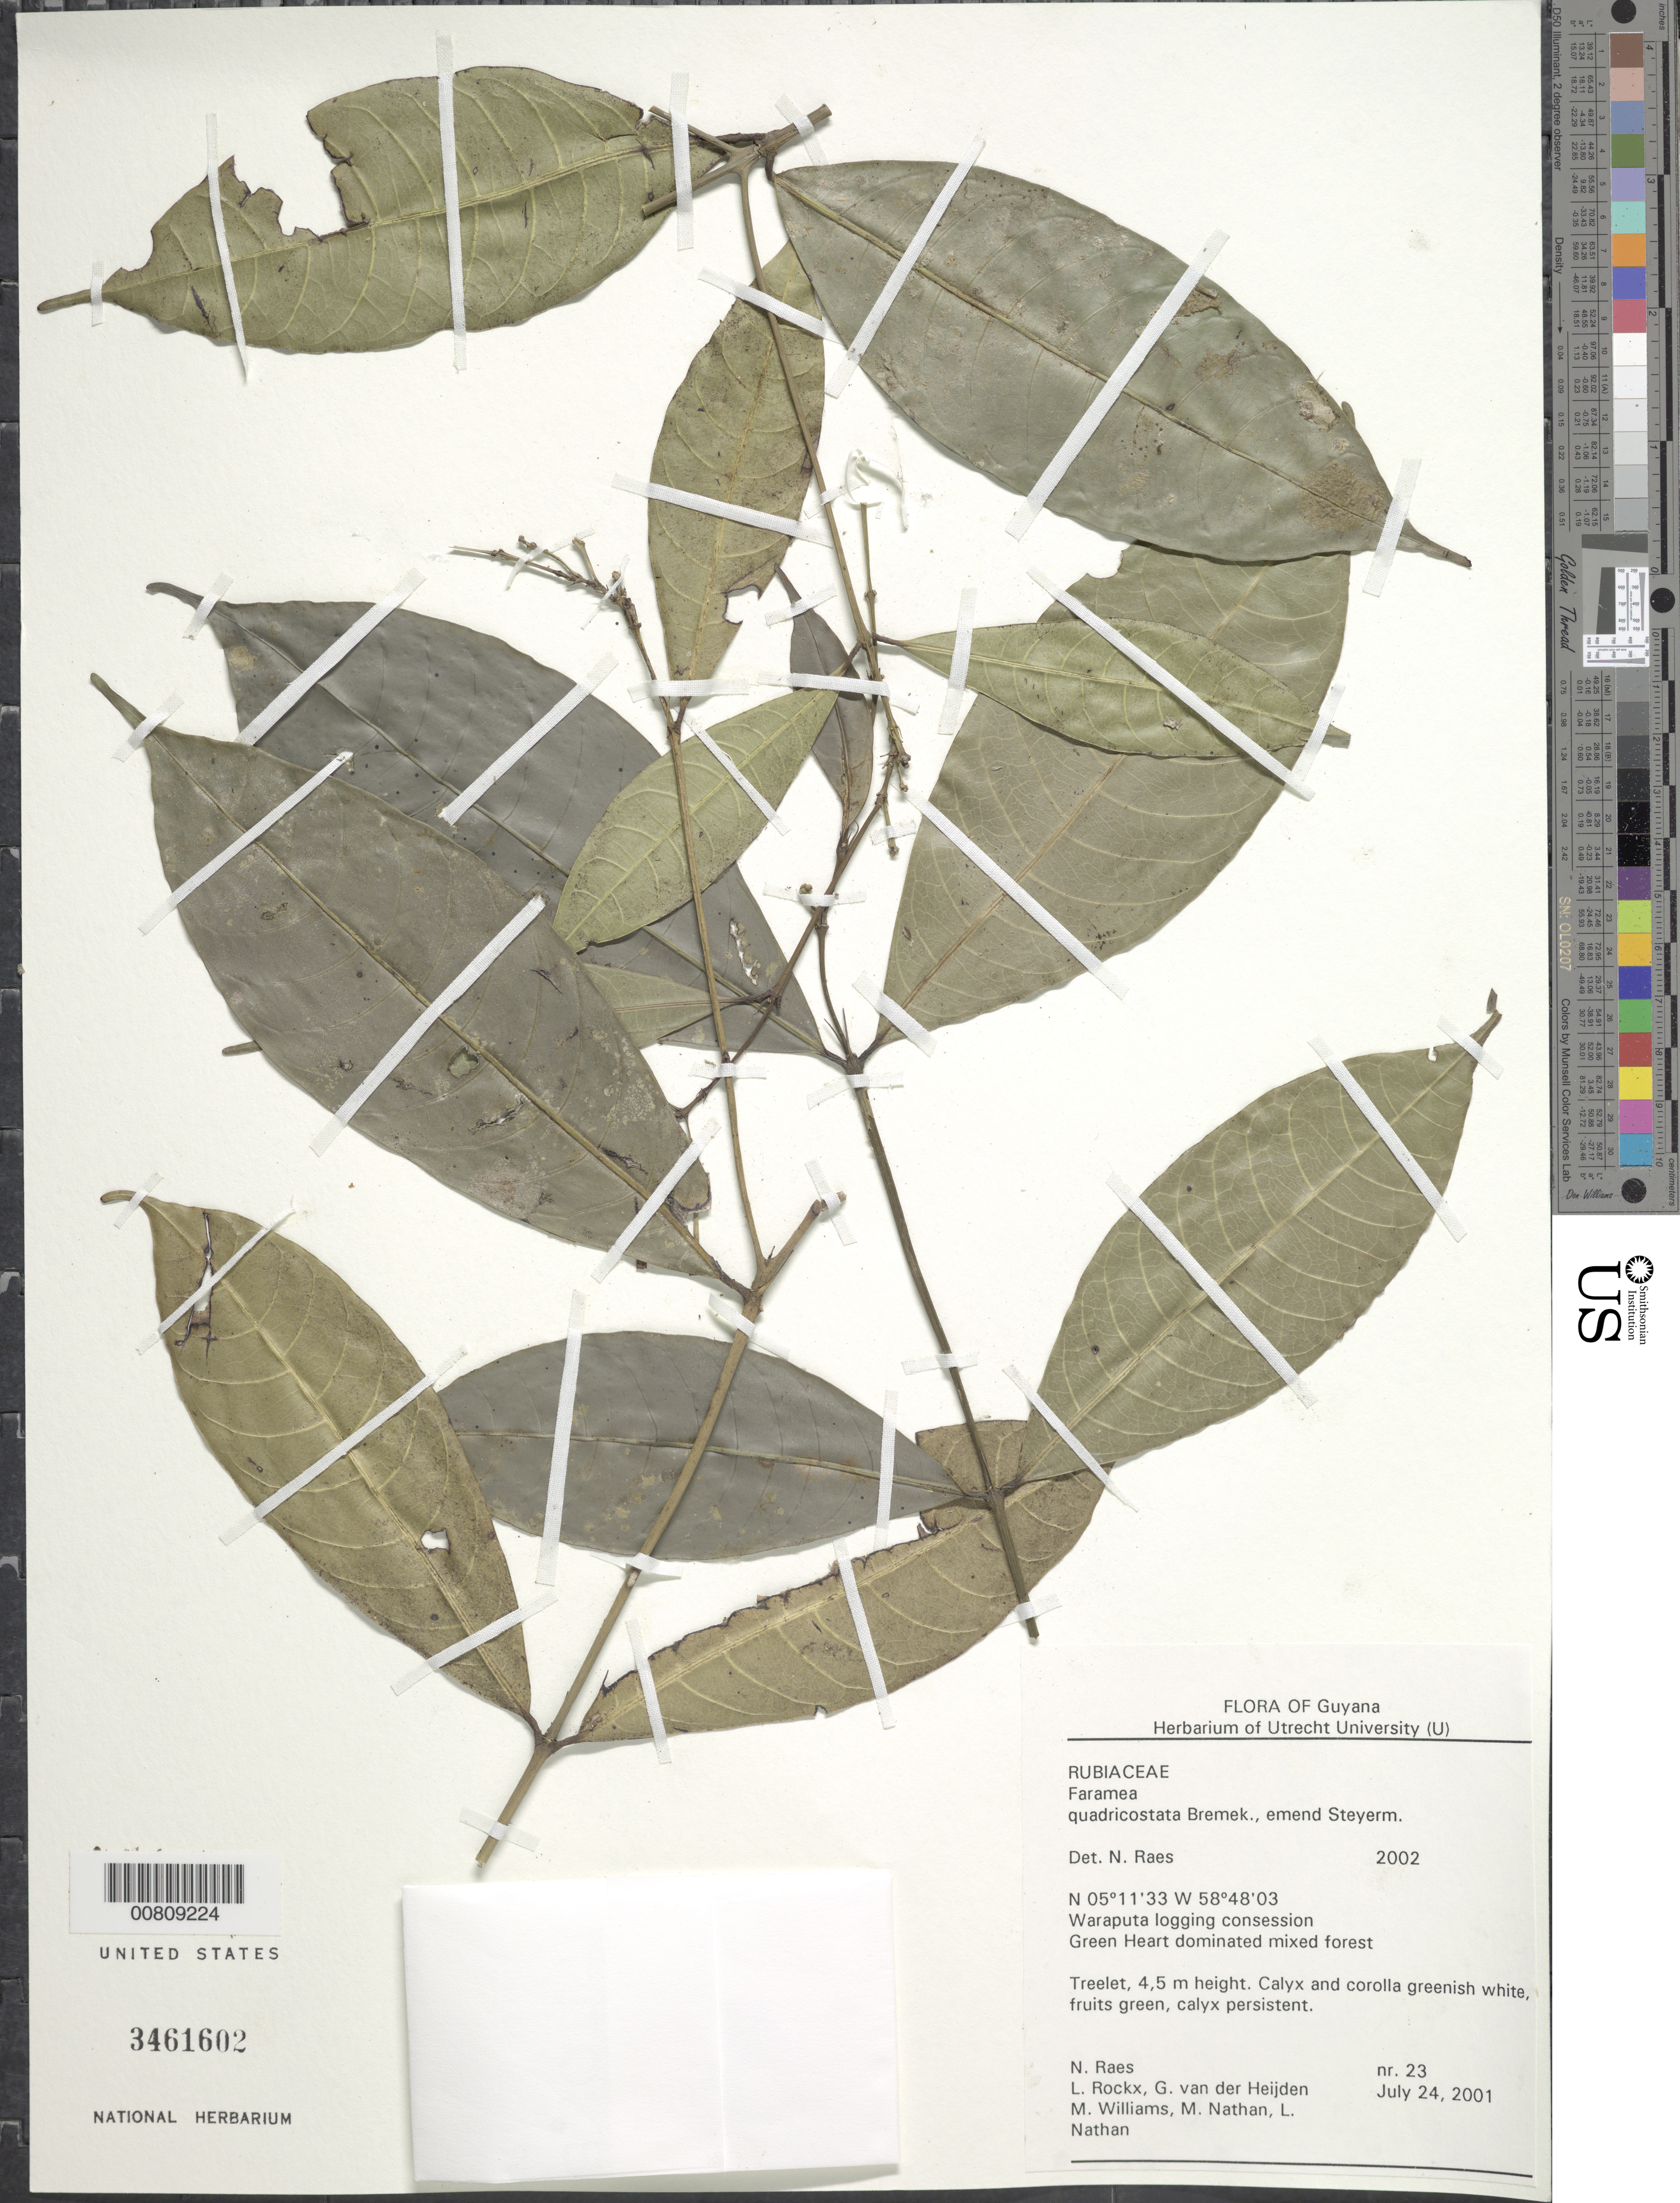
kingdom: Plantae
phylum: Tracheophyta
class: Magnoliopsida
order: Gentianales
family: Rubiaceae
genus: Faramea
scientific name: Faramea quadricostata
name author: Bremek.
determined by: Raes, N.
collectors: N. Raes, L. Rockx, G. van der Heijden, M. Williams, M. Nathan & L. Nathan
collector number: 23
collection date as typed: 24-Jul-01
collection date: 2001-07-24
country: Guyana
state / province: U. Demerara-Berbice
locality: Waraputa Logging Concession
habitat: Greenheart dominated mixed forest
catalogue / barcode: US 3461602